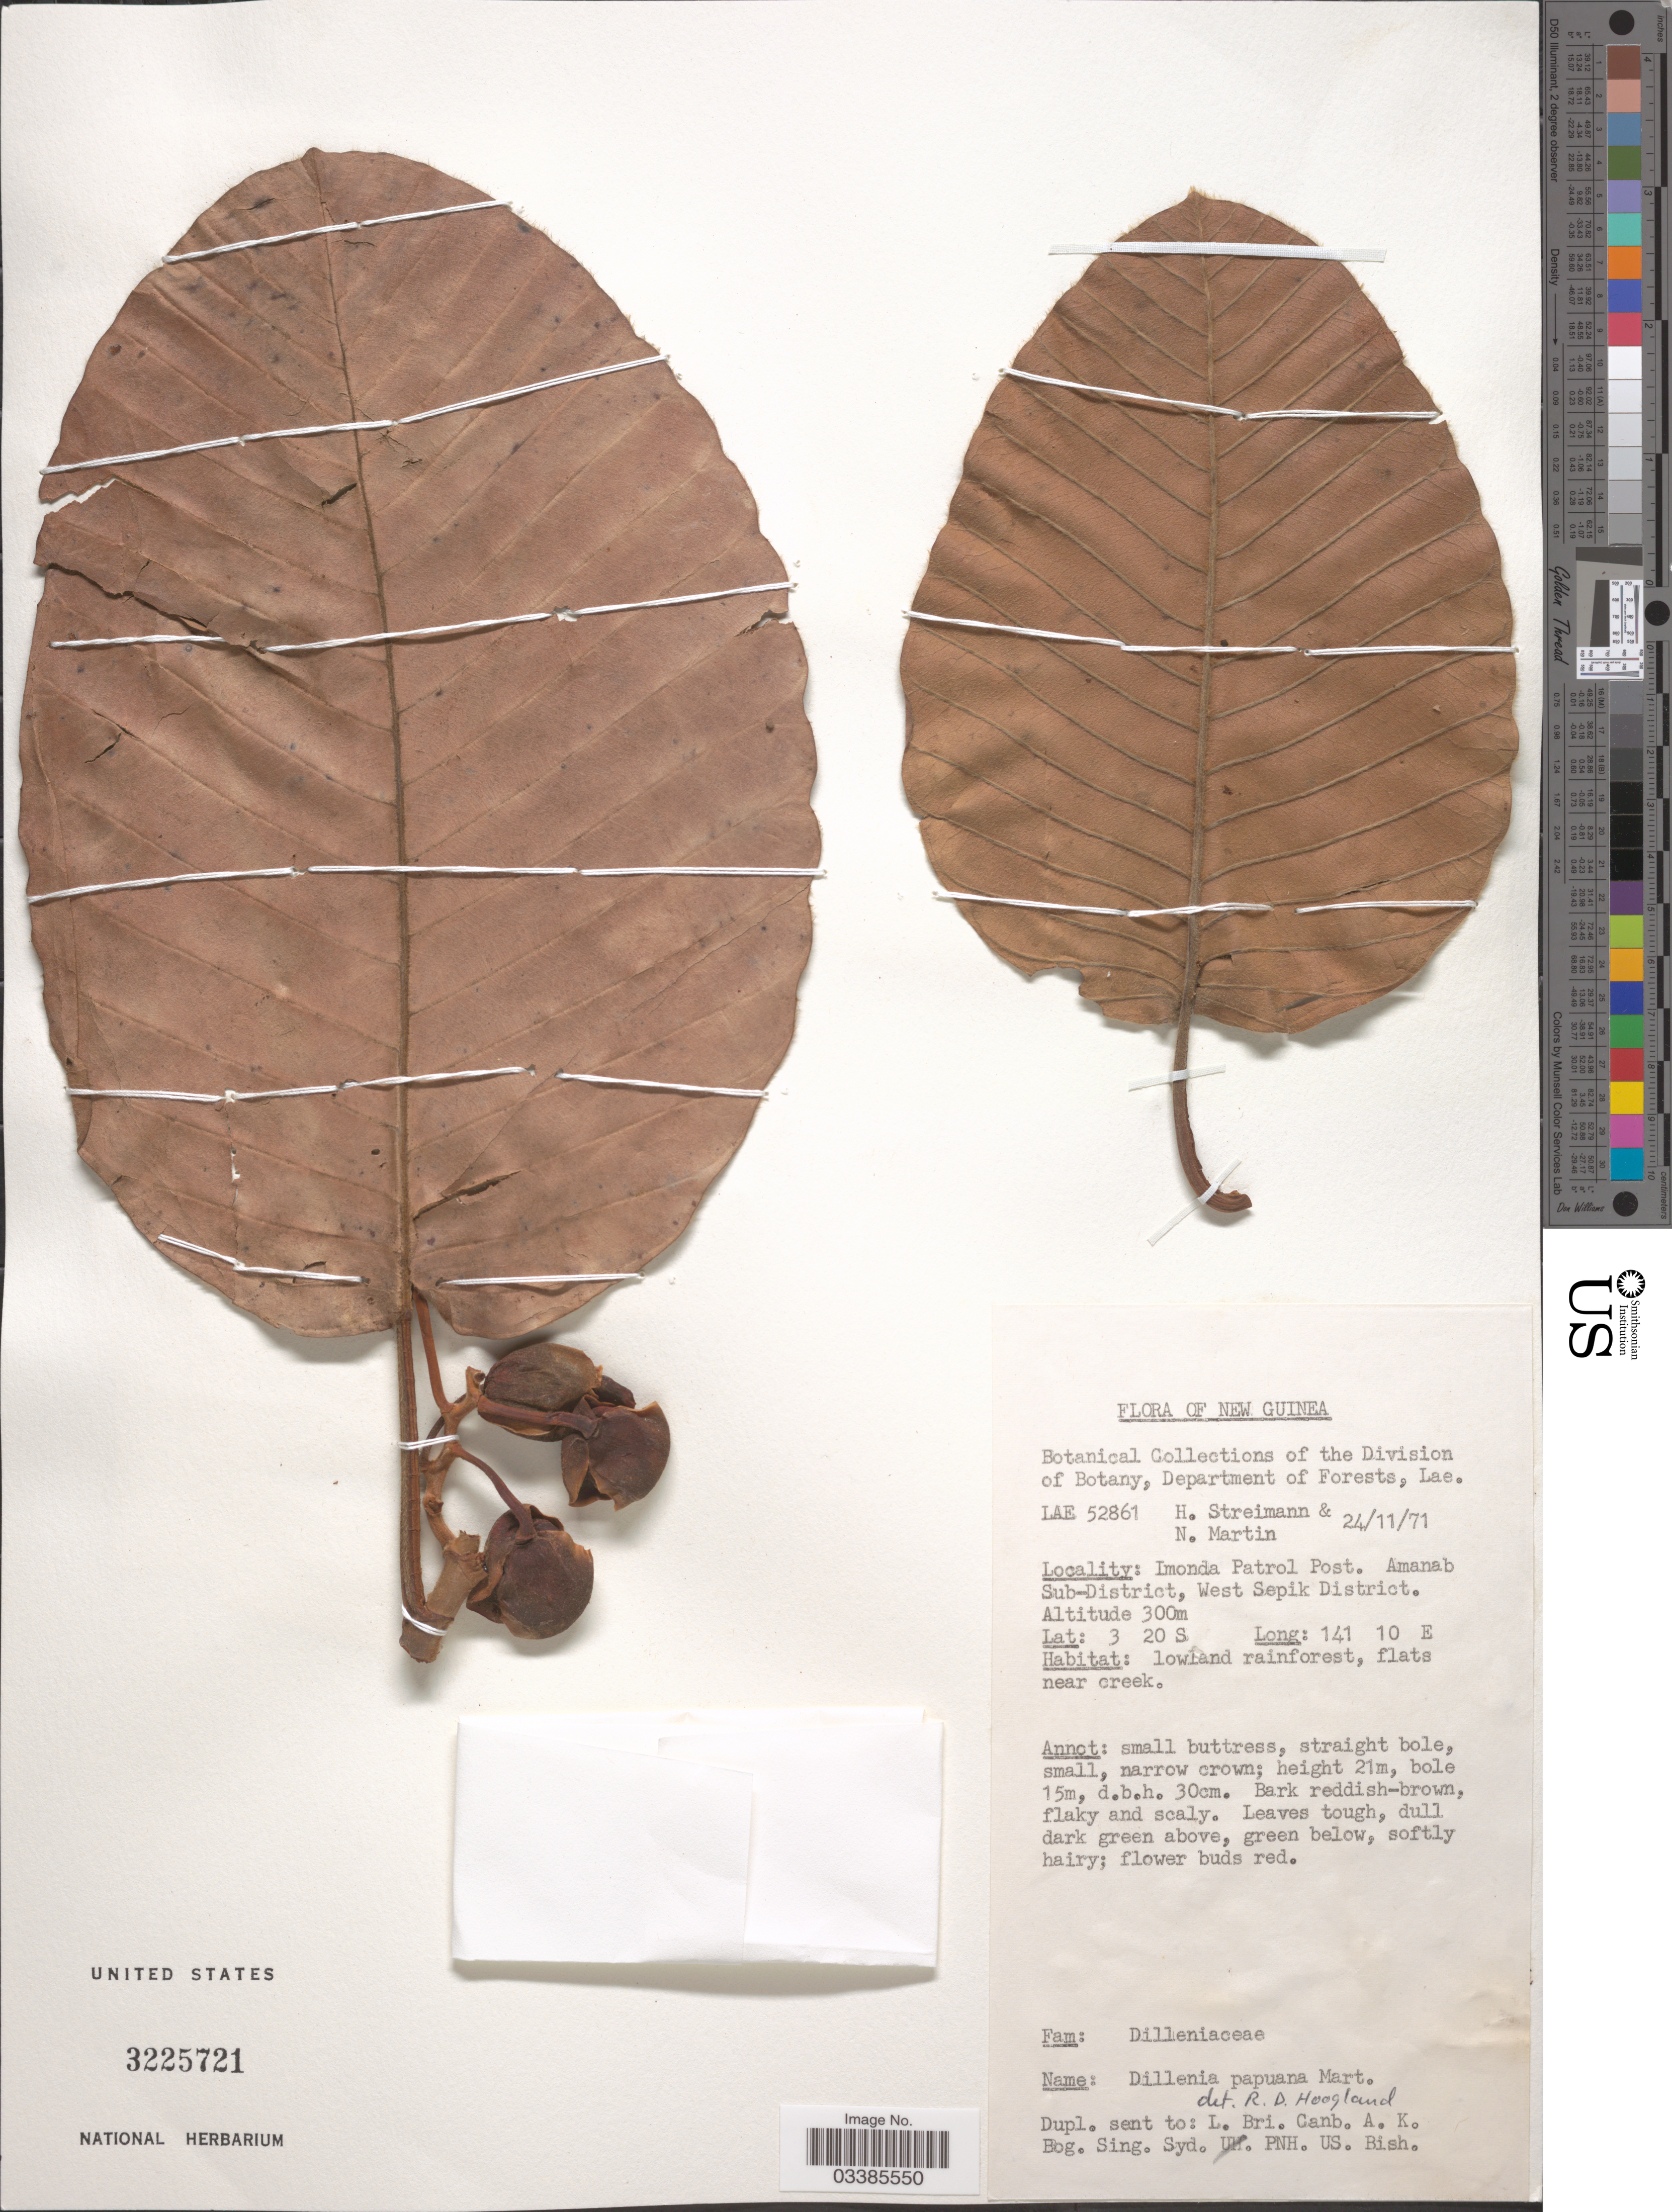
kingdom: Plantae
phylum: Tracheophyta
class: Magnoliopsida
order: Dilleniales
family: Dilleniaceae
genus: Dillenia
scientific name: Dillenia papuana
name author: Mart.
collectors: H. Streimann & N. Martin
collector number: LAE 52861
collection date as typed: Transcribed d/m/y: 24/11/71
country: Papua New Guinea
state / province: Sandaun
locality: New Guinea. Imonda Patrol Post. Amanab Sub-District, West Sepik District.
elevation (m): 300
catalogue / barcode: US 3225721